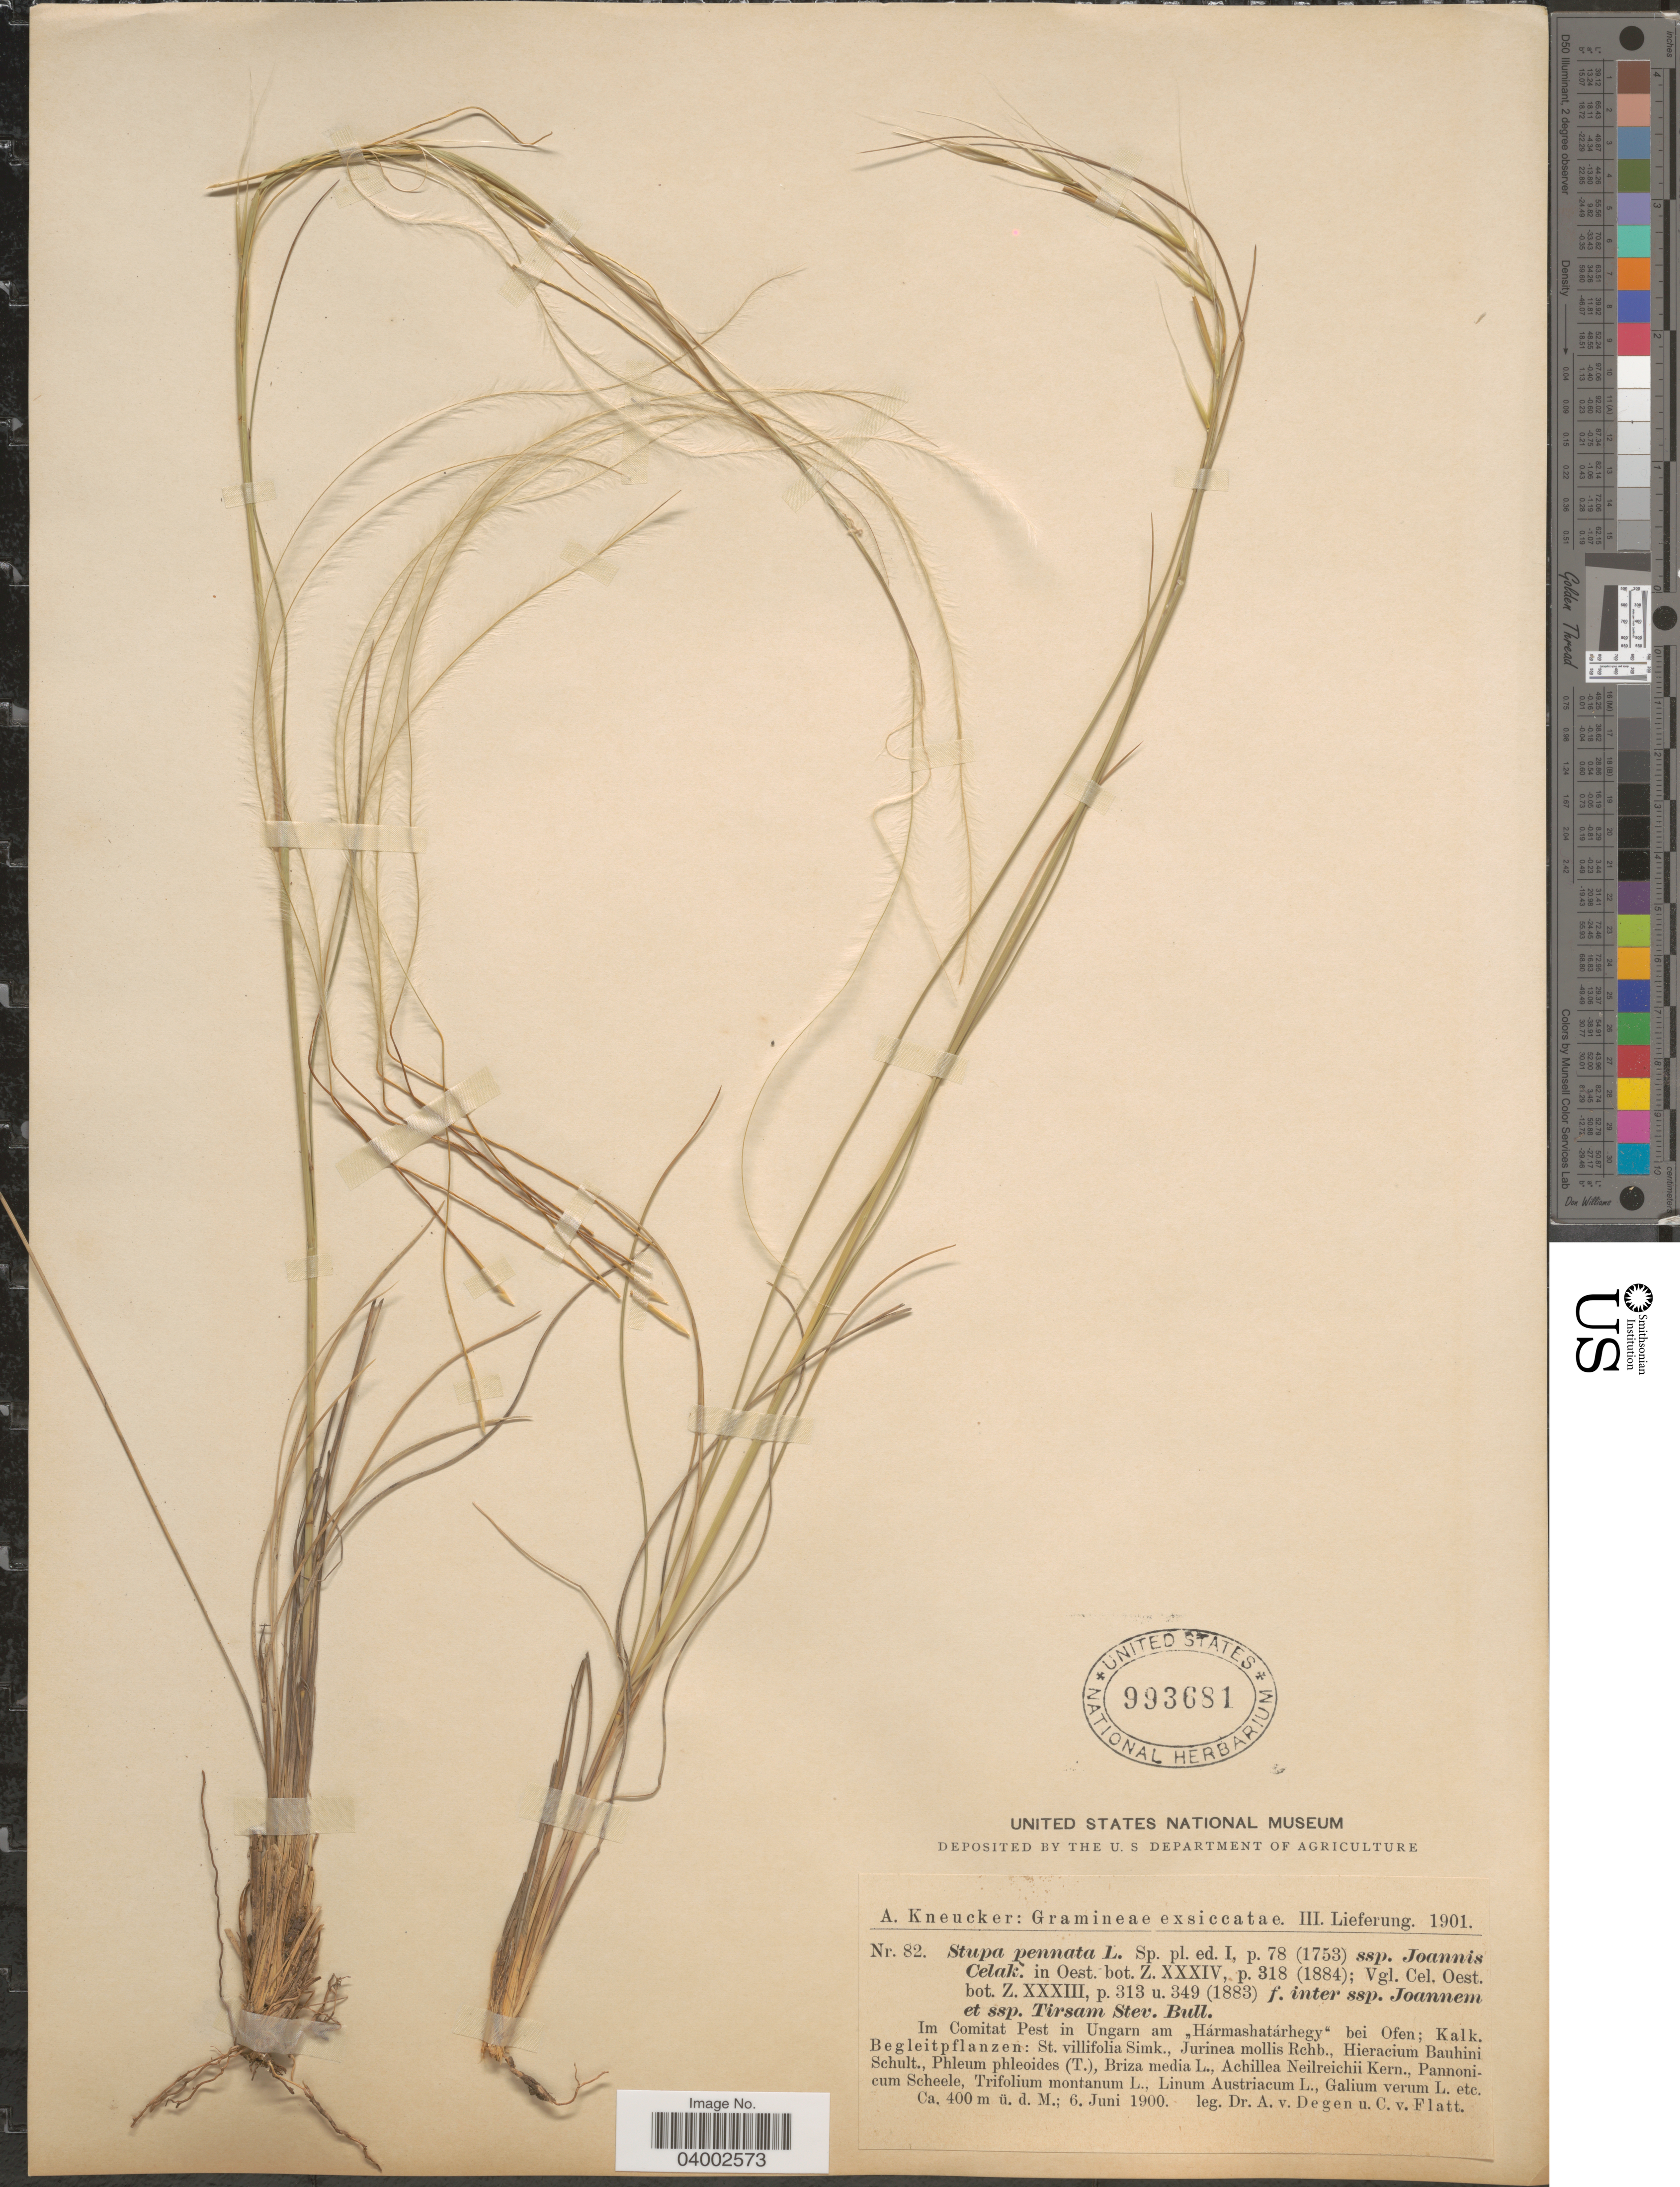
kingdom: Plantae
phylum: Tracheophyta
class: Liliopsida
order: Poales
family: Poaceae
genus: Stipa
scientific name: Stipa pennata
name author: L.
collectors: A. von Degen & C. Flatt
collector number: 82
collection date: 1900-06-06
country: Hungary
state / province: Pest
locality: Im Comitat Pest in Ungarn am "Hármashatárhegy" bei Ofen; Kalk.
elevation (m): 400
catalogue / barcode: US 993681